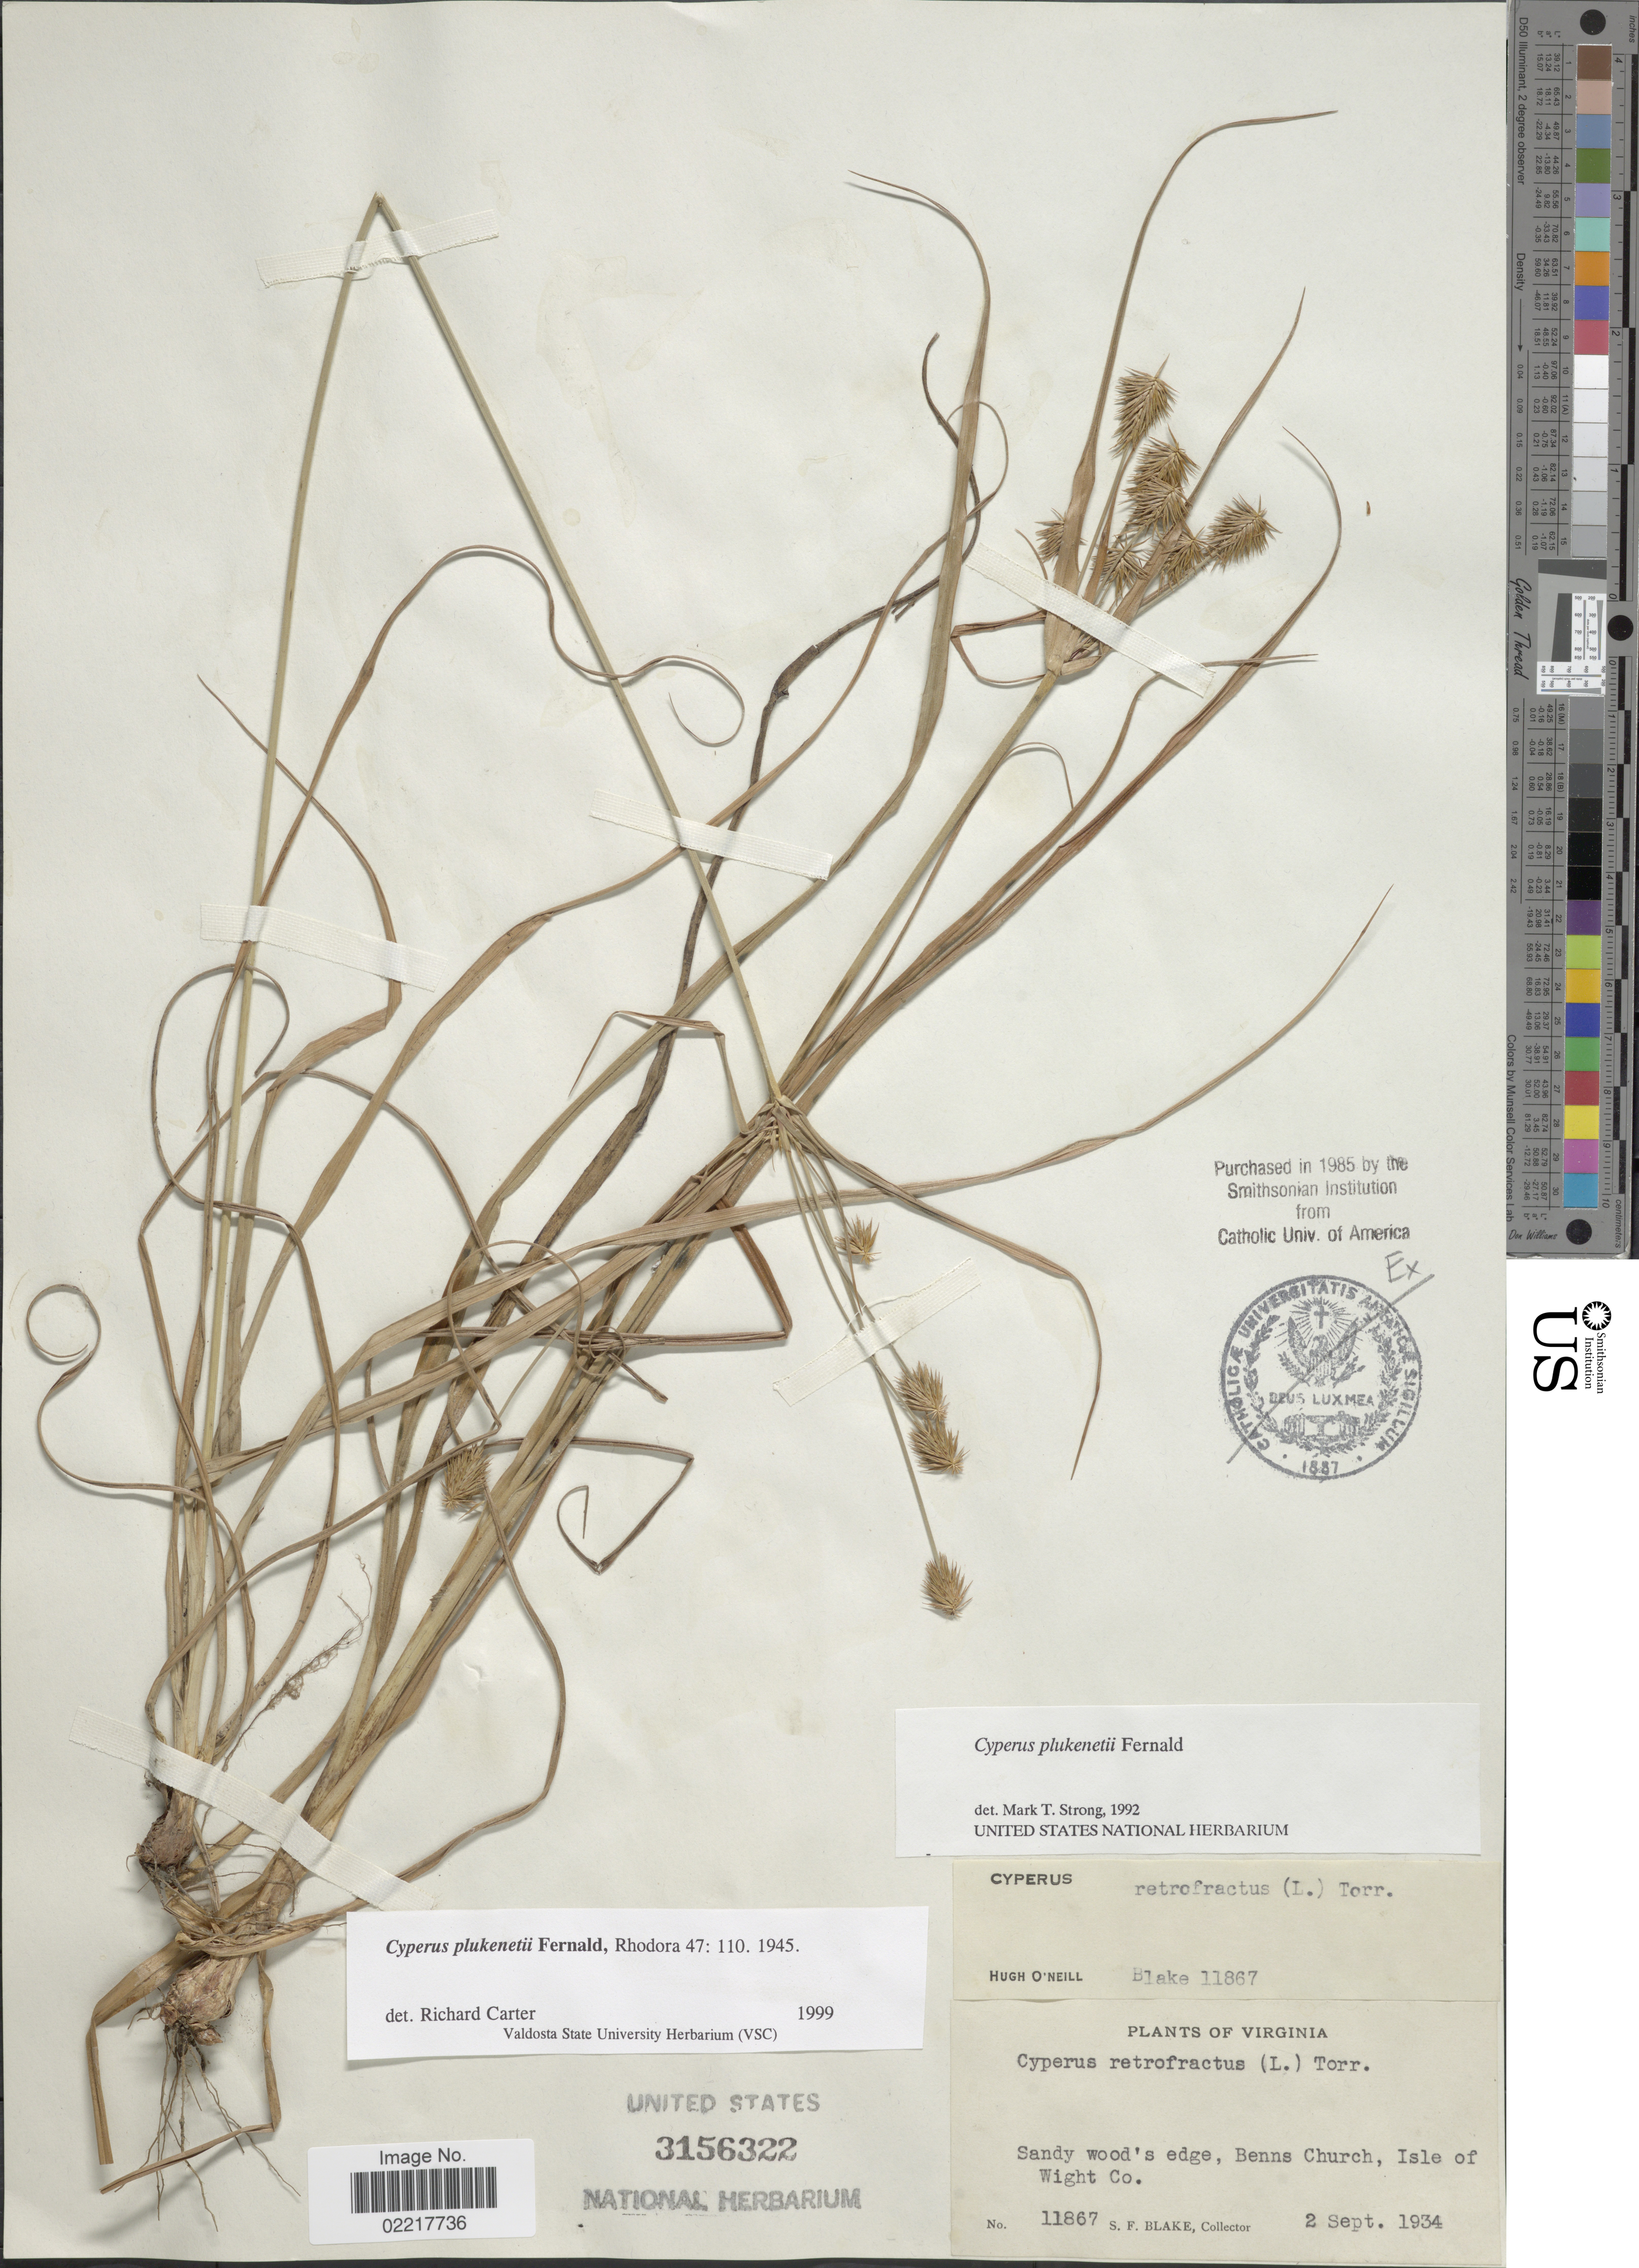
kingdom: Plantae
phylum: Tracheophyta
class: Liliopsida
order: Poales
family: Cyperaceae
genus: Cyperus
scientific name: Cyperus plukenetii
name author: Fernald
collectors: S. Blake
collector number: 1186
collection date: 1934-09-02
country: United States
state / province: Virginia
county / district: Isle of Wight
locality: Benns Church, isle of Wight Co.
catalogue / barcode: US 3156322